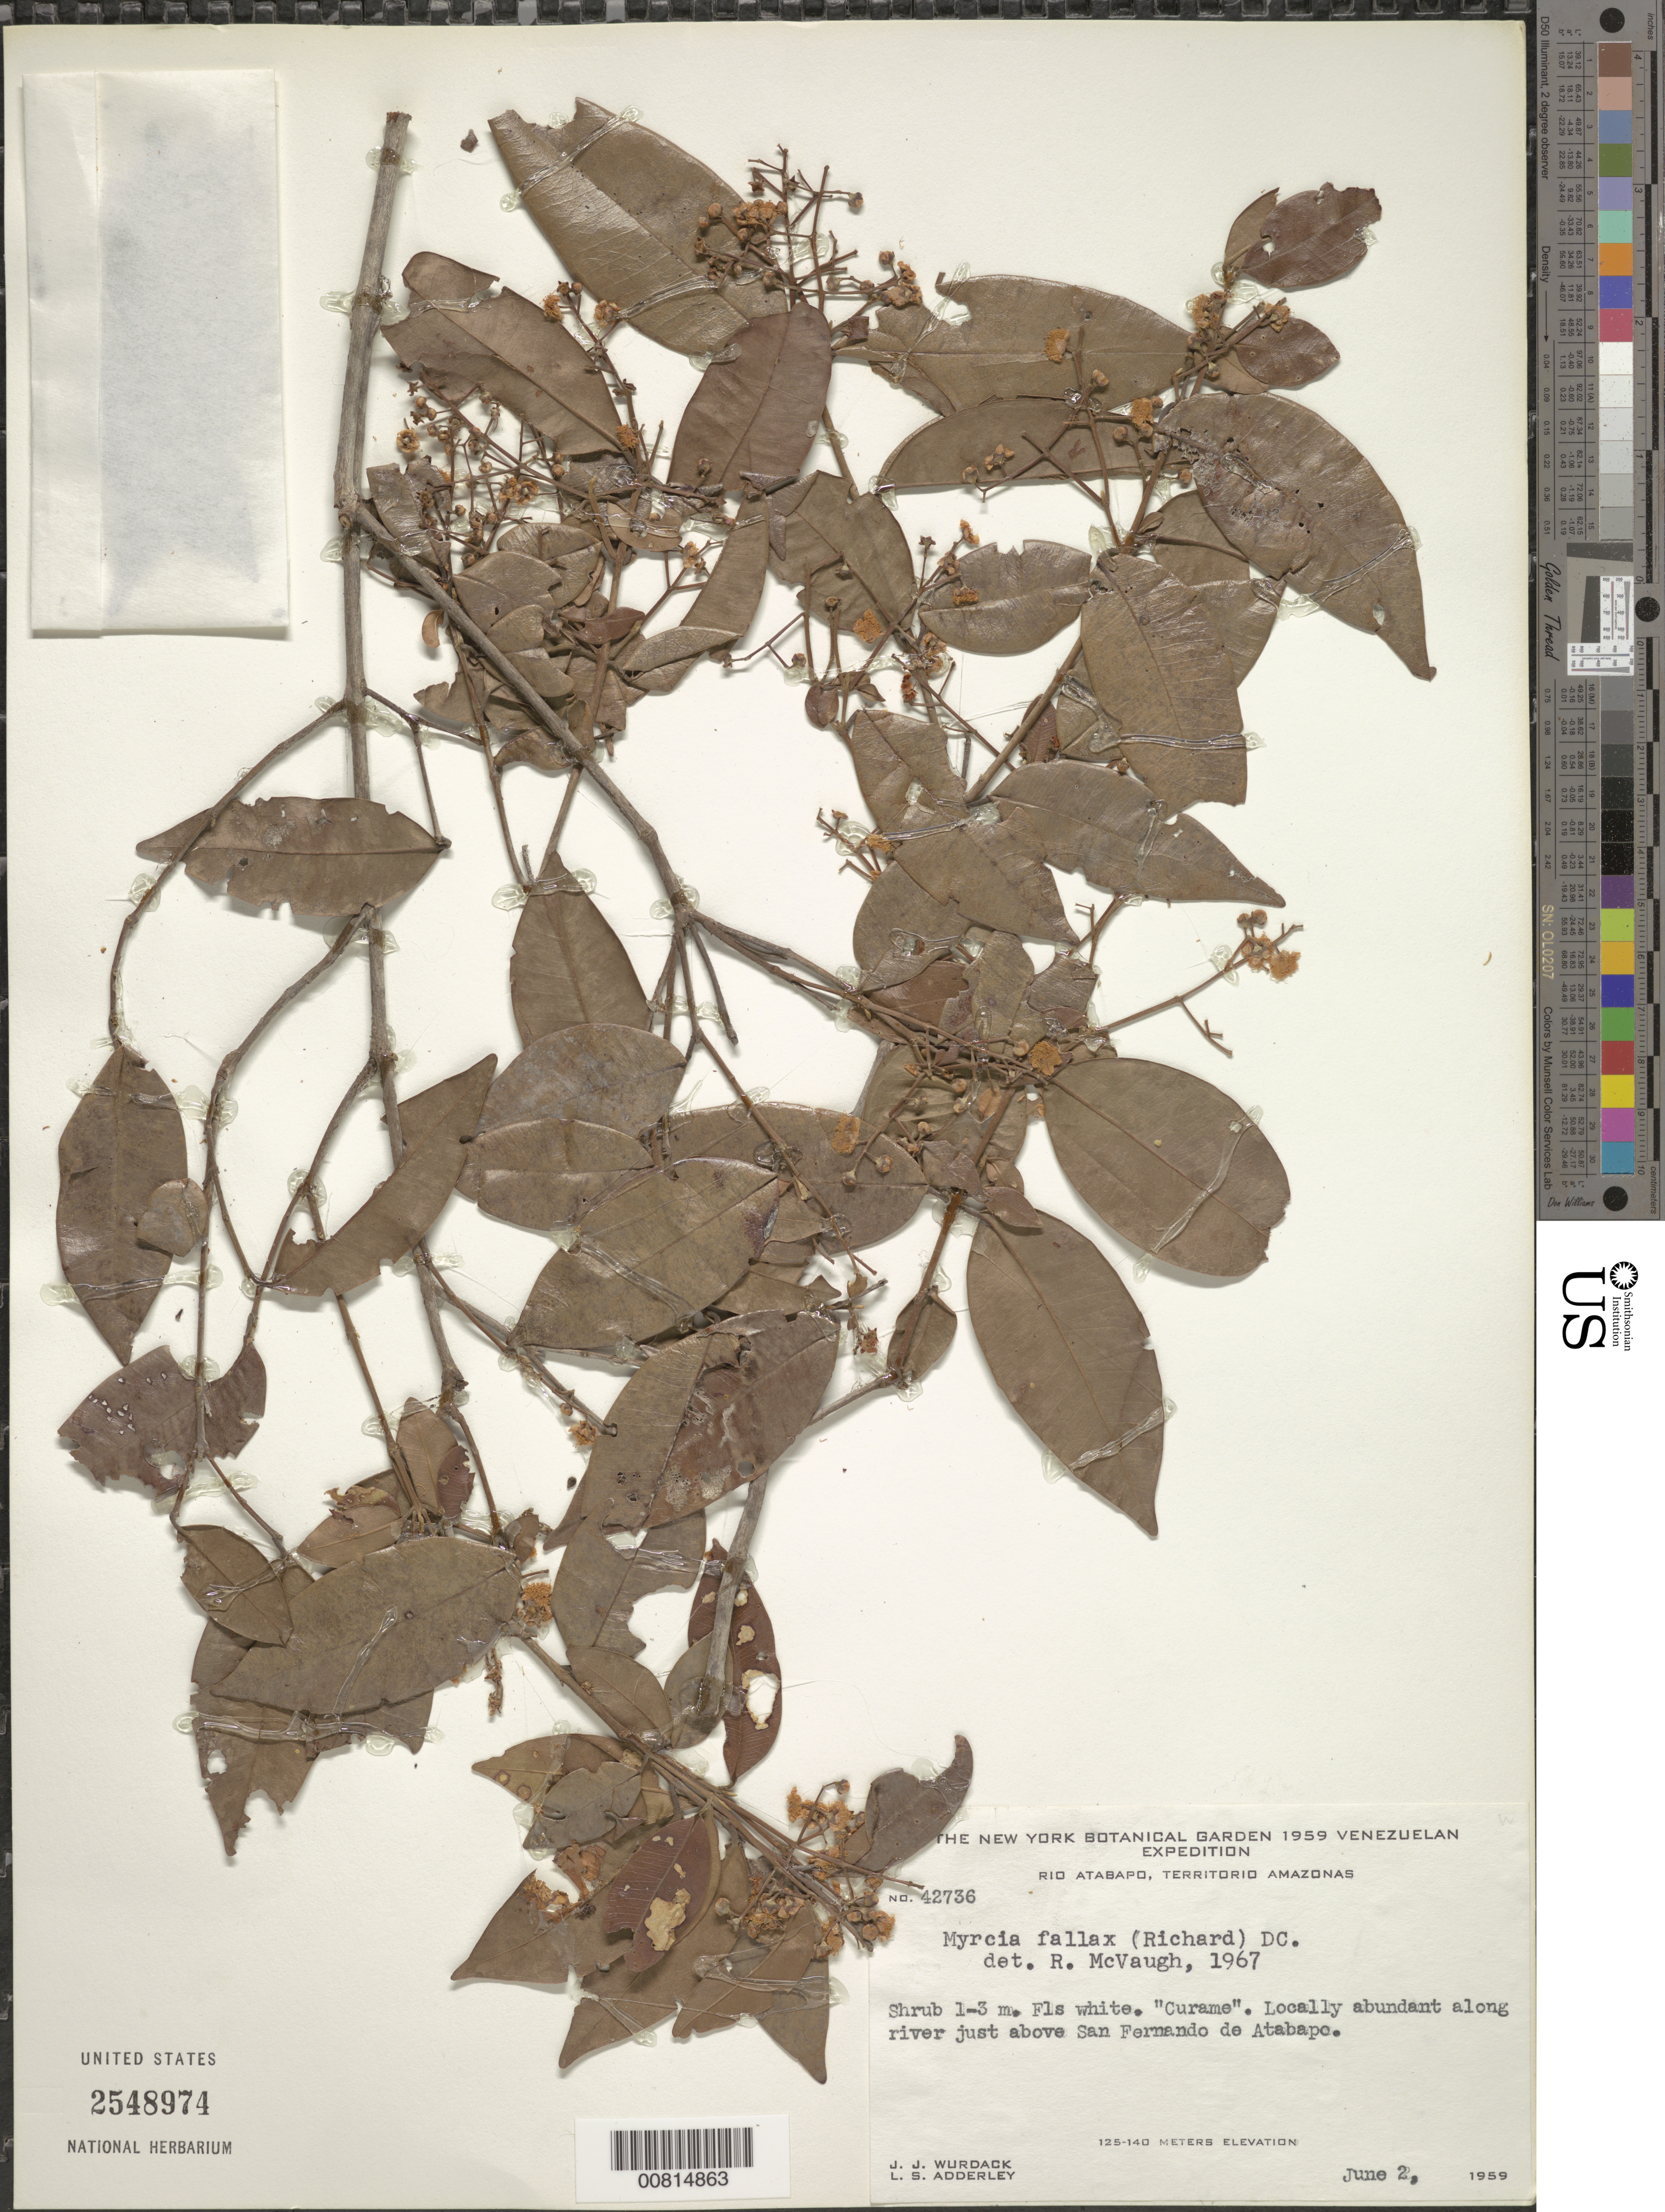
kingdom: Plantae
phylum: Tracheophyta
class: Magnoliopsida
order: Myrtales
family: Myrtaceae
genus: Myrcia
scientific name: Myrcia fallax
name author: (Rich.) DC.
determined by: McVaugh, R.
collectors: J. J. Wurdack & L. S. Adderley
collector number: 42736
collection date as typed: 2-Jun-59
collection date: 1959-06-02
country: Venezuela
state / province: Amazonas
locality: Río Atabapo, just above San Fernando de Atabapo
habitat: Along river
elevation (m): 125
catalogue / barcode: US 2548974